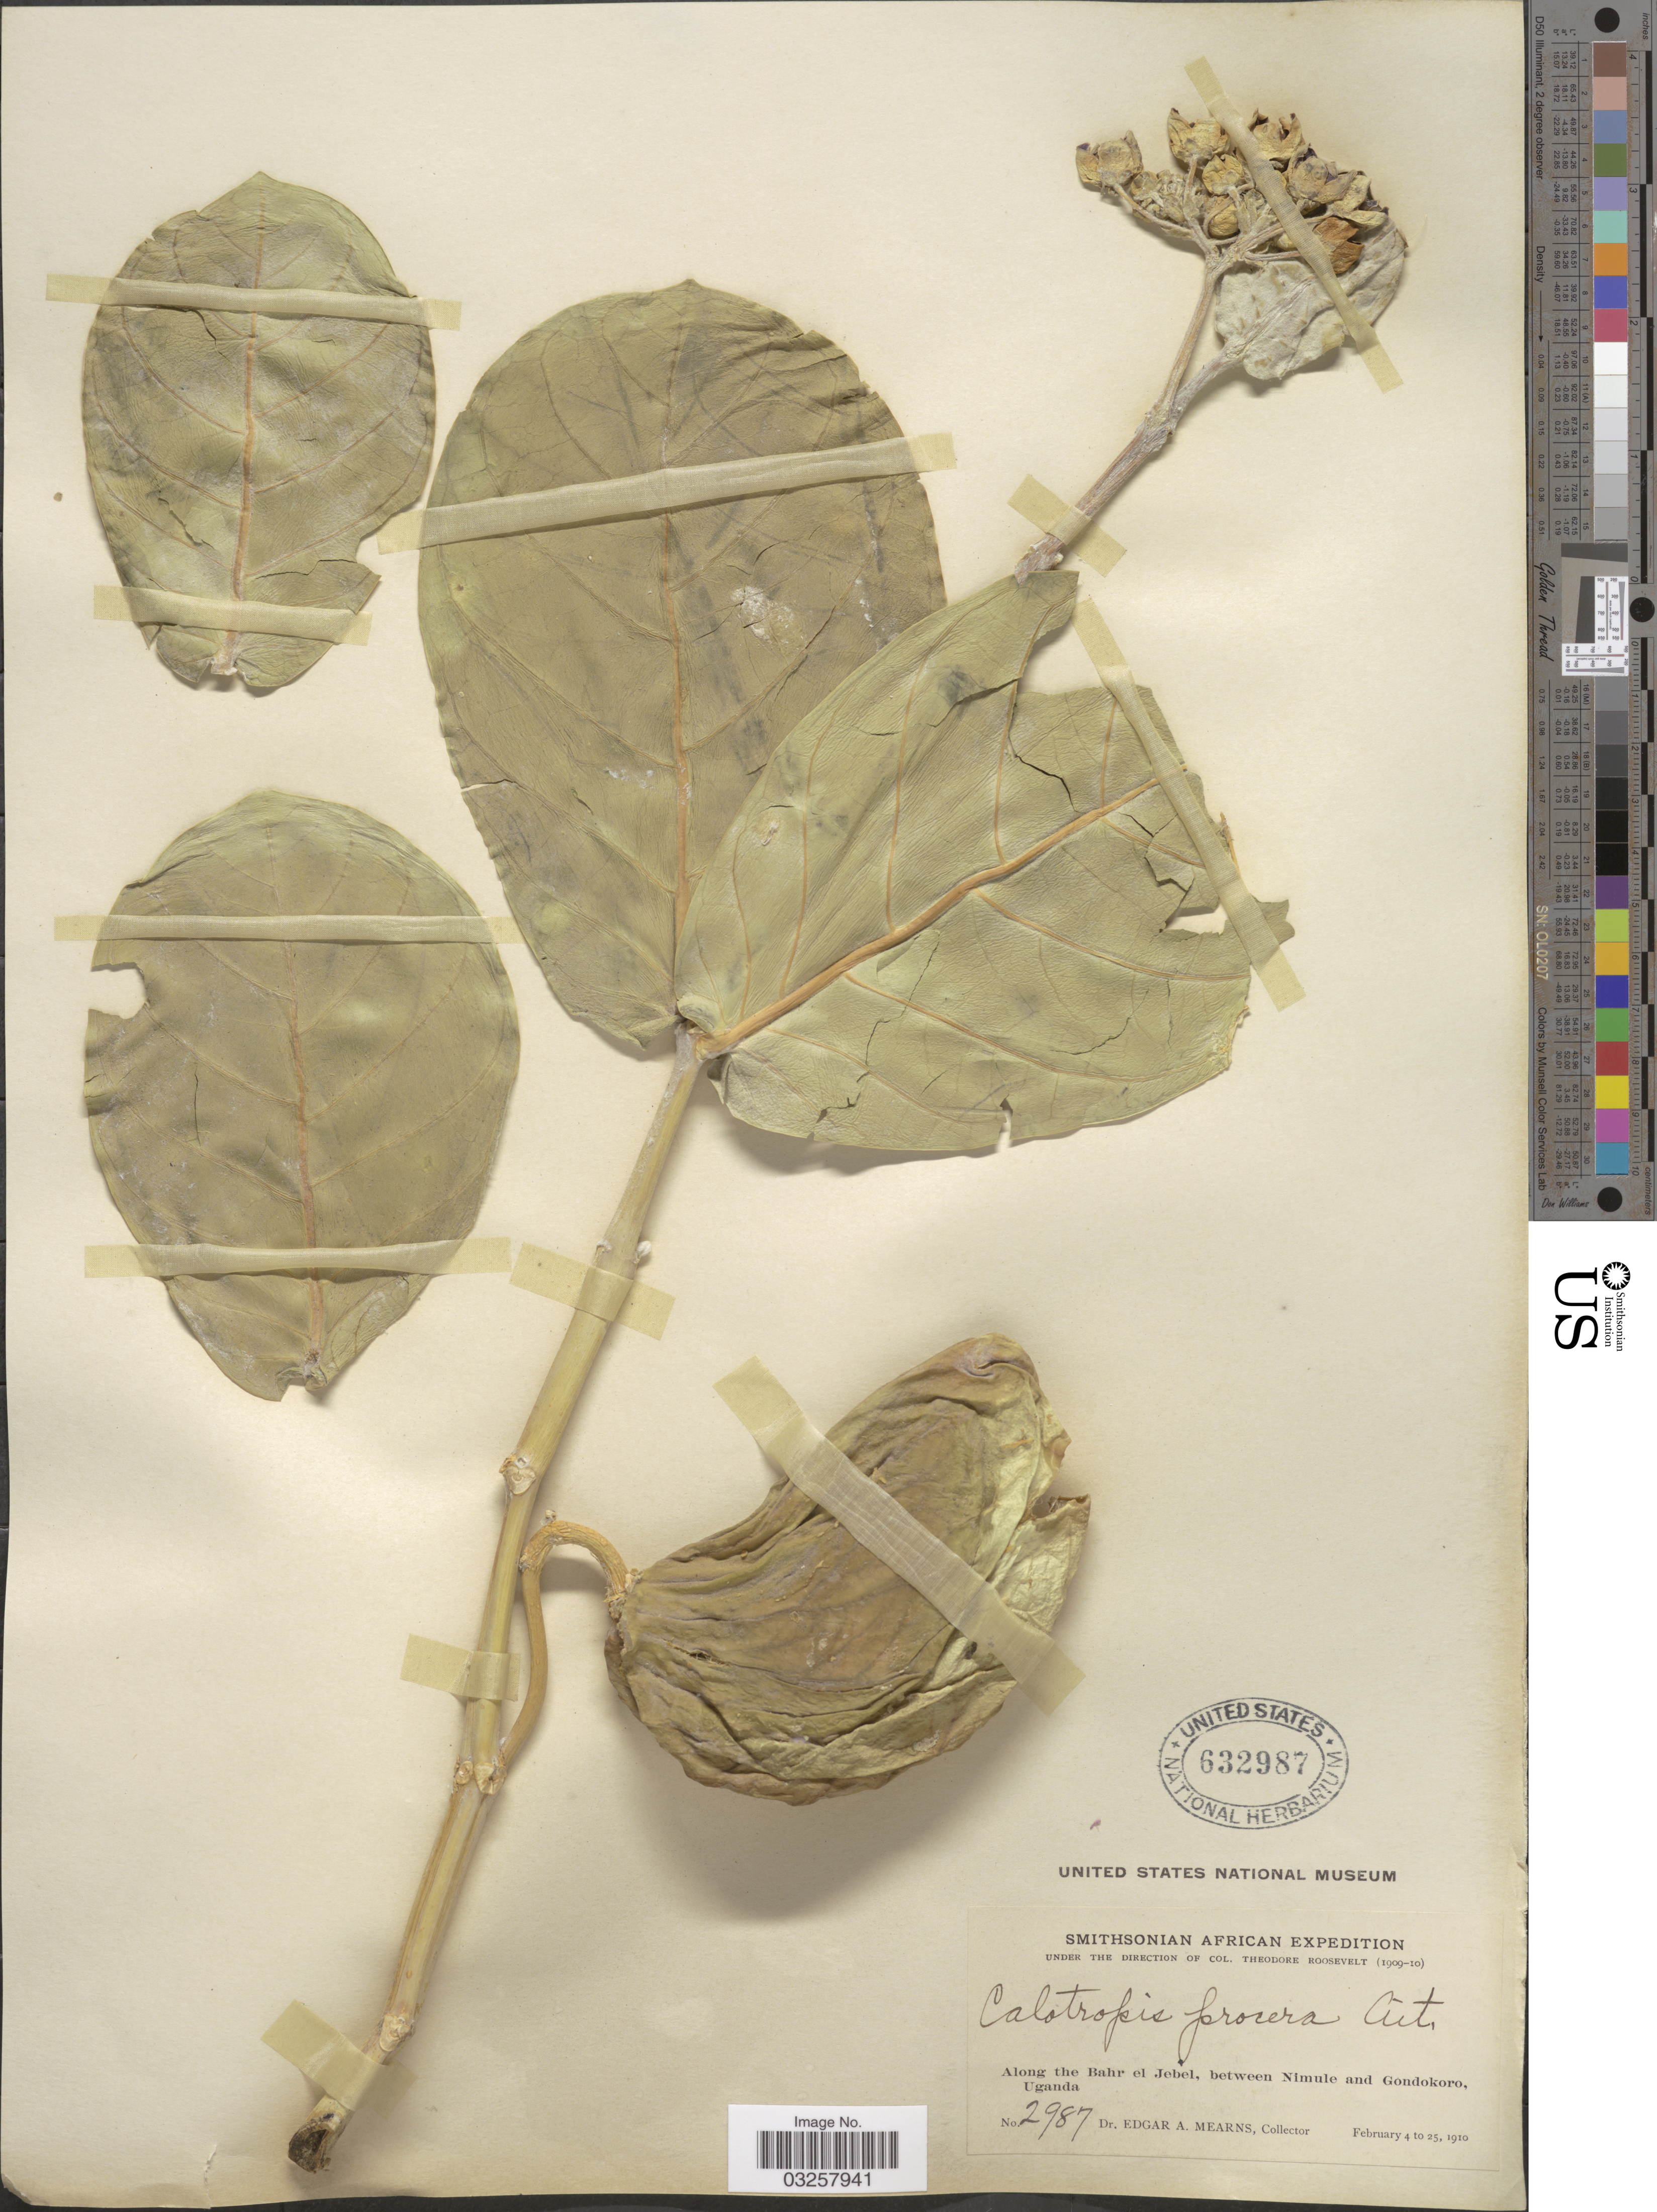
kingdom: Plantae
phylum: Tracheophyta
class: Magnoliopsida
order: Gentianales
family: Apocynaceae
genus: Calotropis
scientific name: Calotropis procera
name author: (Aiton) W.T. Aiton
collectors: E. A. Mearns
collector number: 2987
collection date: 1910-02-04/1910-02-25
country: Uganda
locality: Along the Bahr el Jebel, between Nimule and Gondokoro.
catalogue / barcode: US 632987